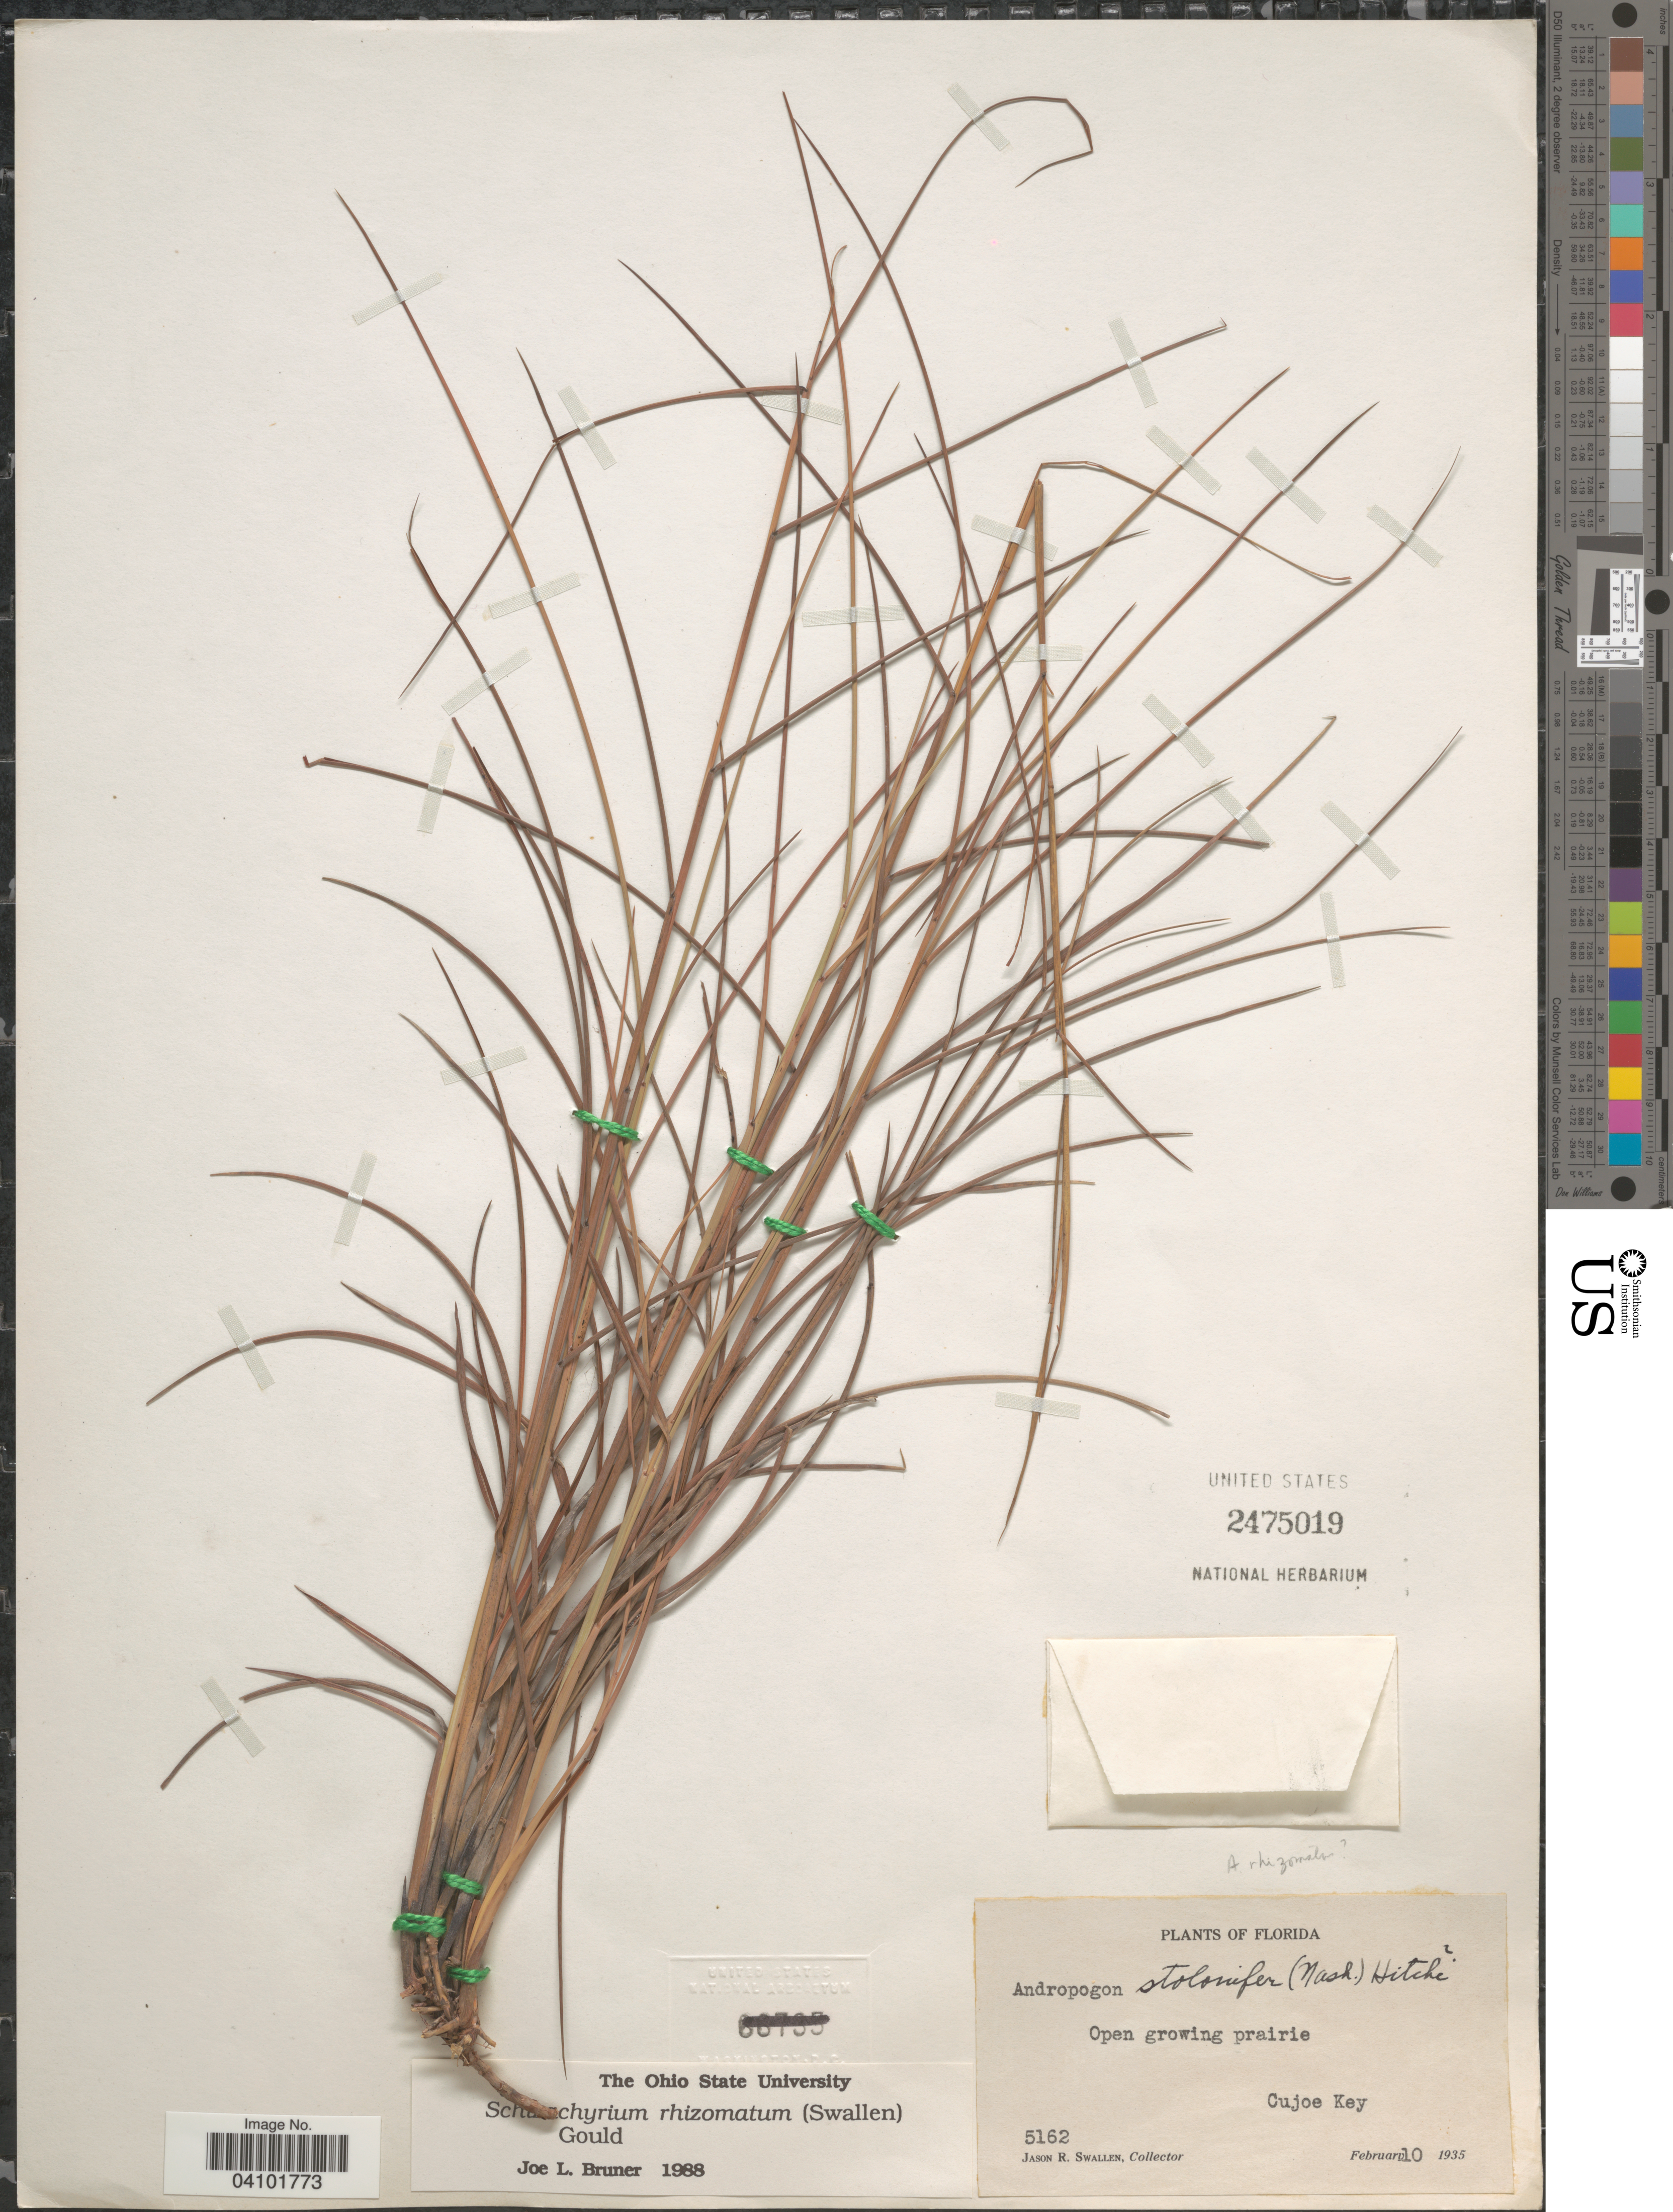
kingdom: Plantae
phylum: Tracheophyta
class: Liliopsida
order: Poales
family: Poaceae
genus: Schizachyrium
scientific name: Schizachyrium rhizomatum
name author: (Swallen) Gould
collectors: J. R. Swallen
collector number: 5162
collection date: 1935-02-10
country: United States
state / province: Florida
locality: Cujoe Key.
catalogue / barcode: US 2475019